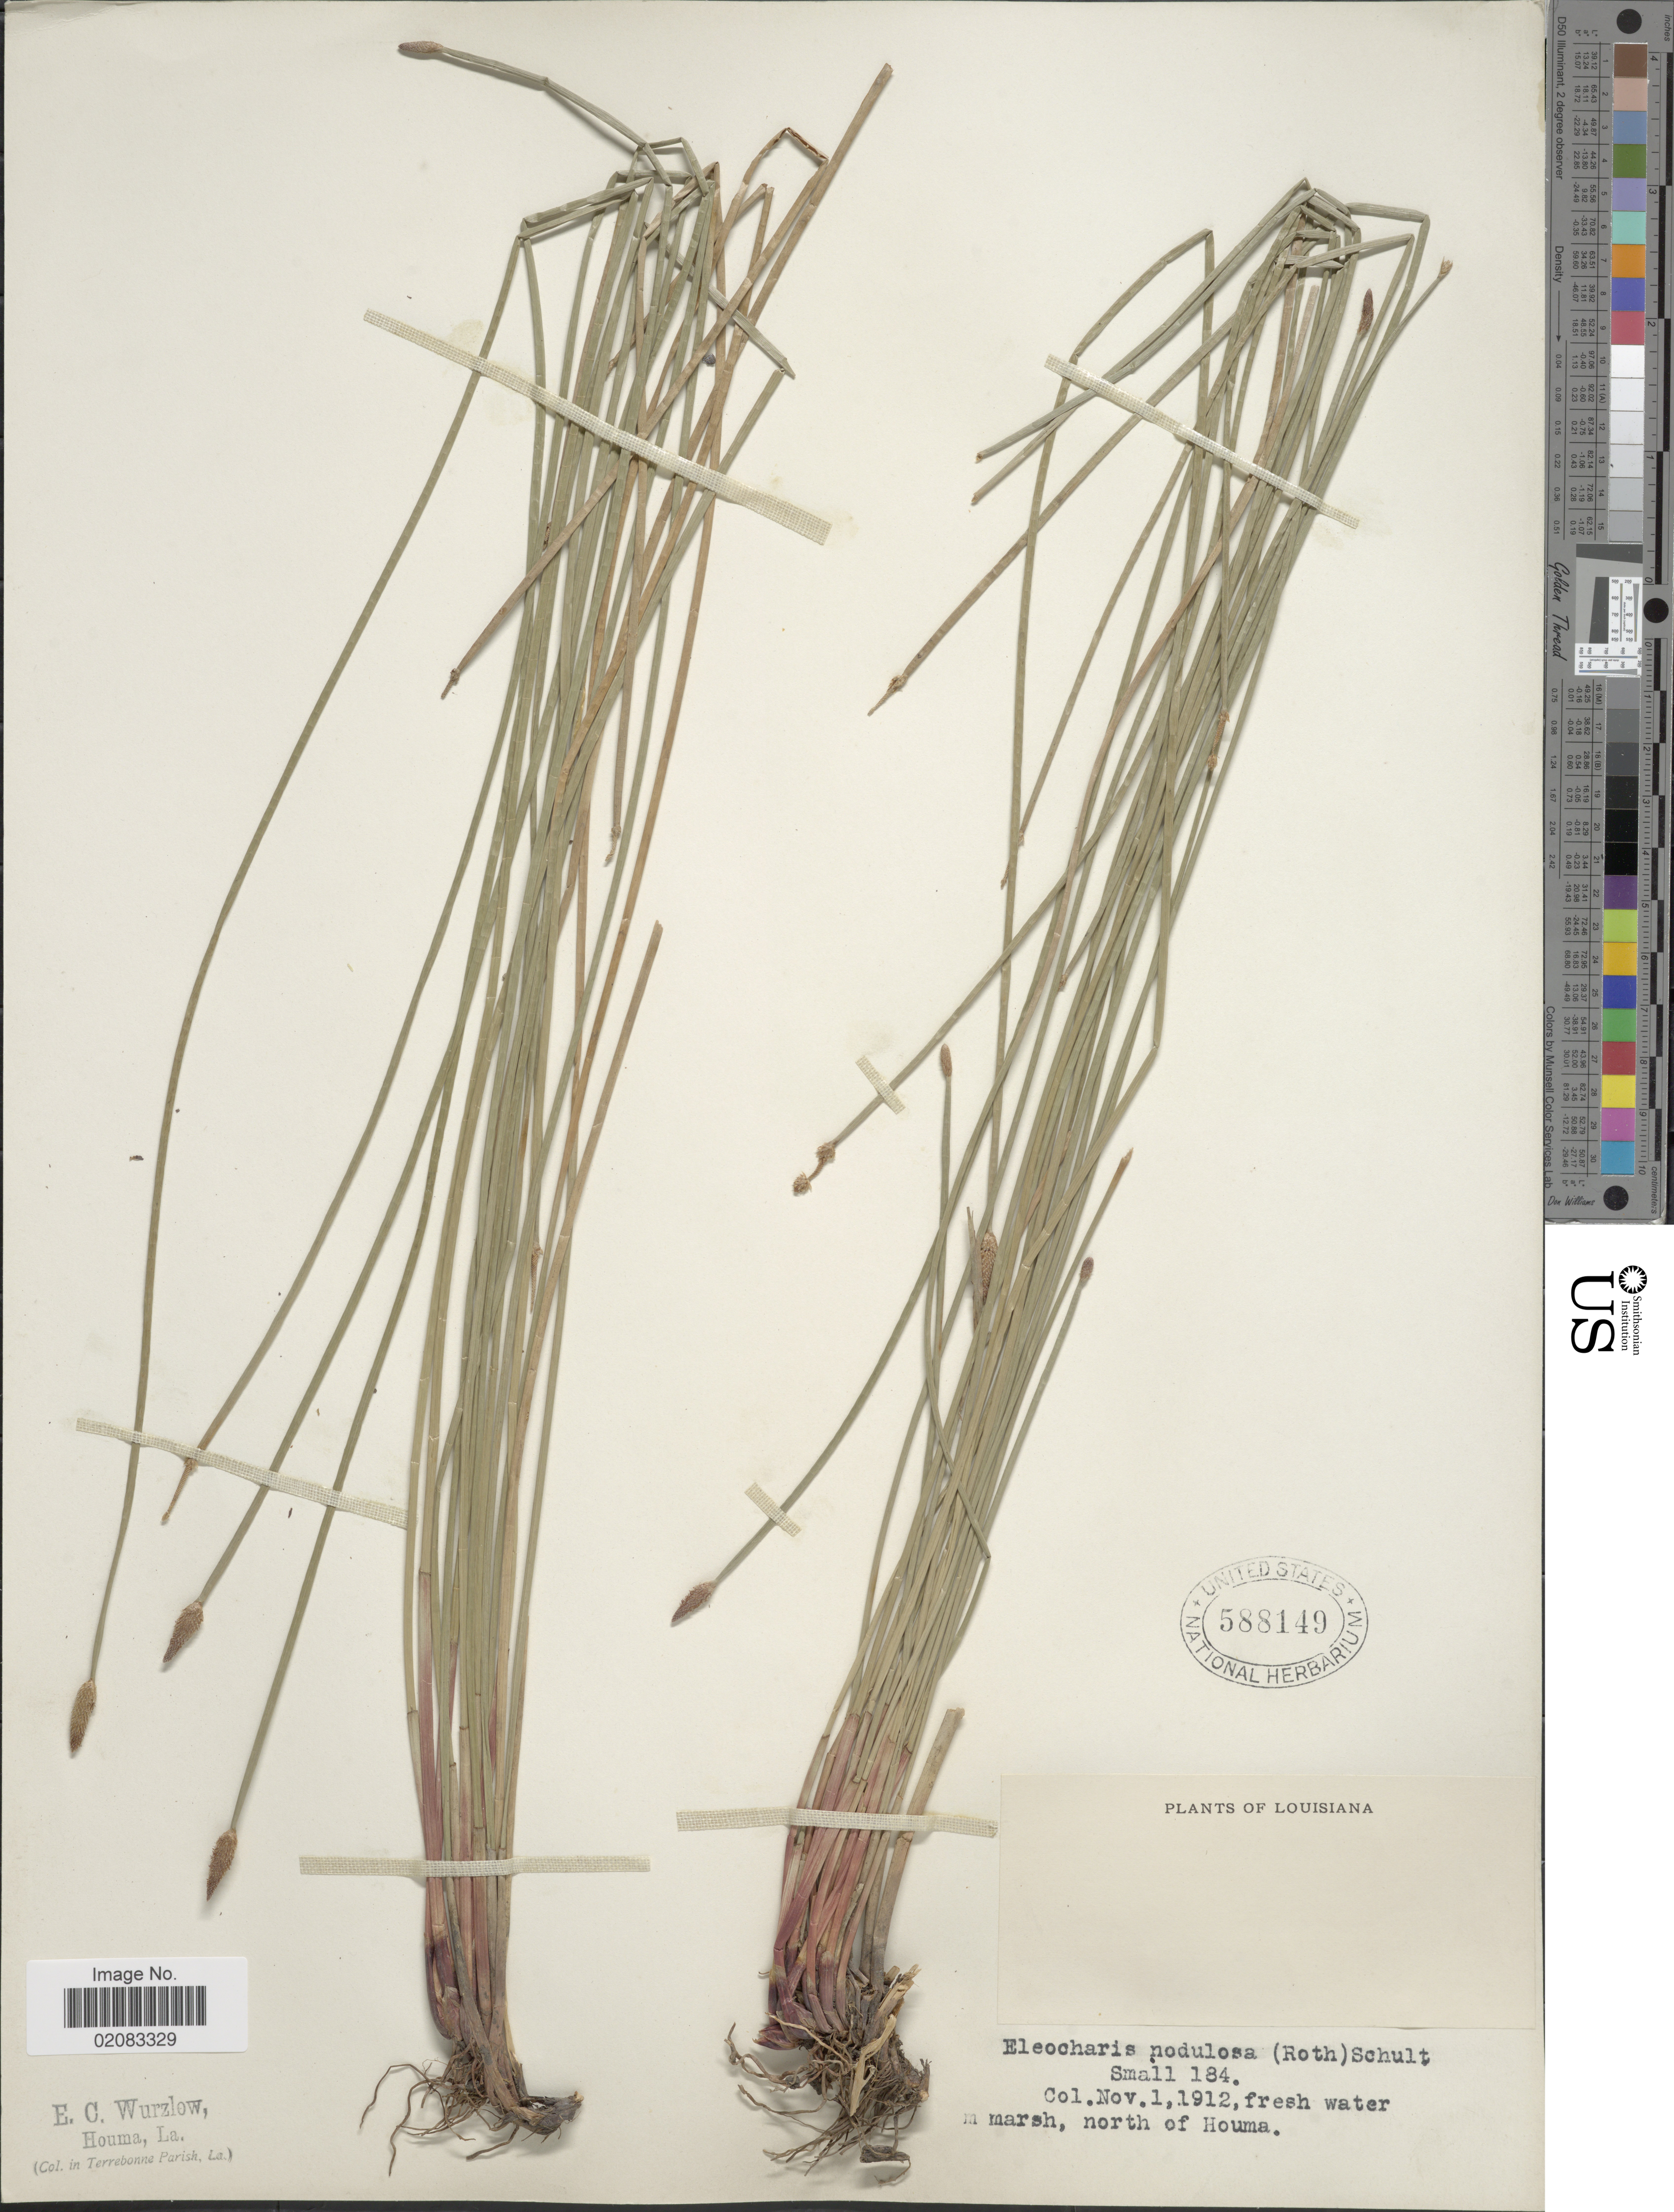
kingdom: Plantae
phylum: Tracheophyta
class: Liliopsida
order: Poales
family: Cyperaceae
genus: Eleocharis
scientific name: Eleocharis montana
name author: (Kunth) Roem. & Schult.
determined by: Strong, Mark T., (BOT), Smithsonian Institution - National Museum of Natural History (UNITED STATES)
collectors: E. Wurzlow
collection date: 1912-11-01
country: United States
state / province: Louisiana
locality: M marsh, north of Houma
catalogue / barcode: US 588149